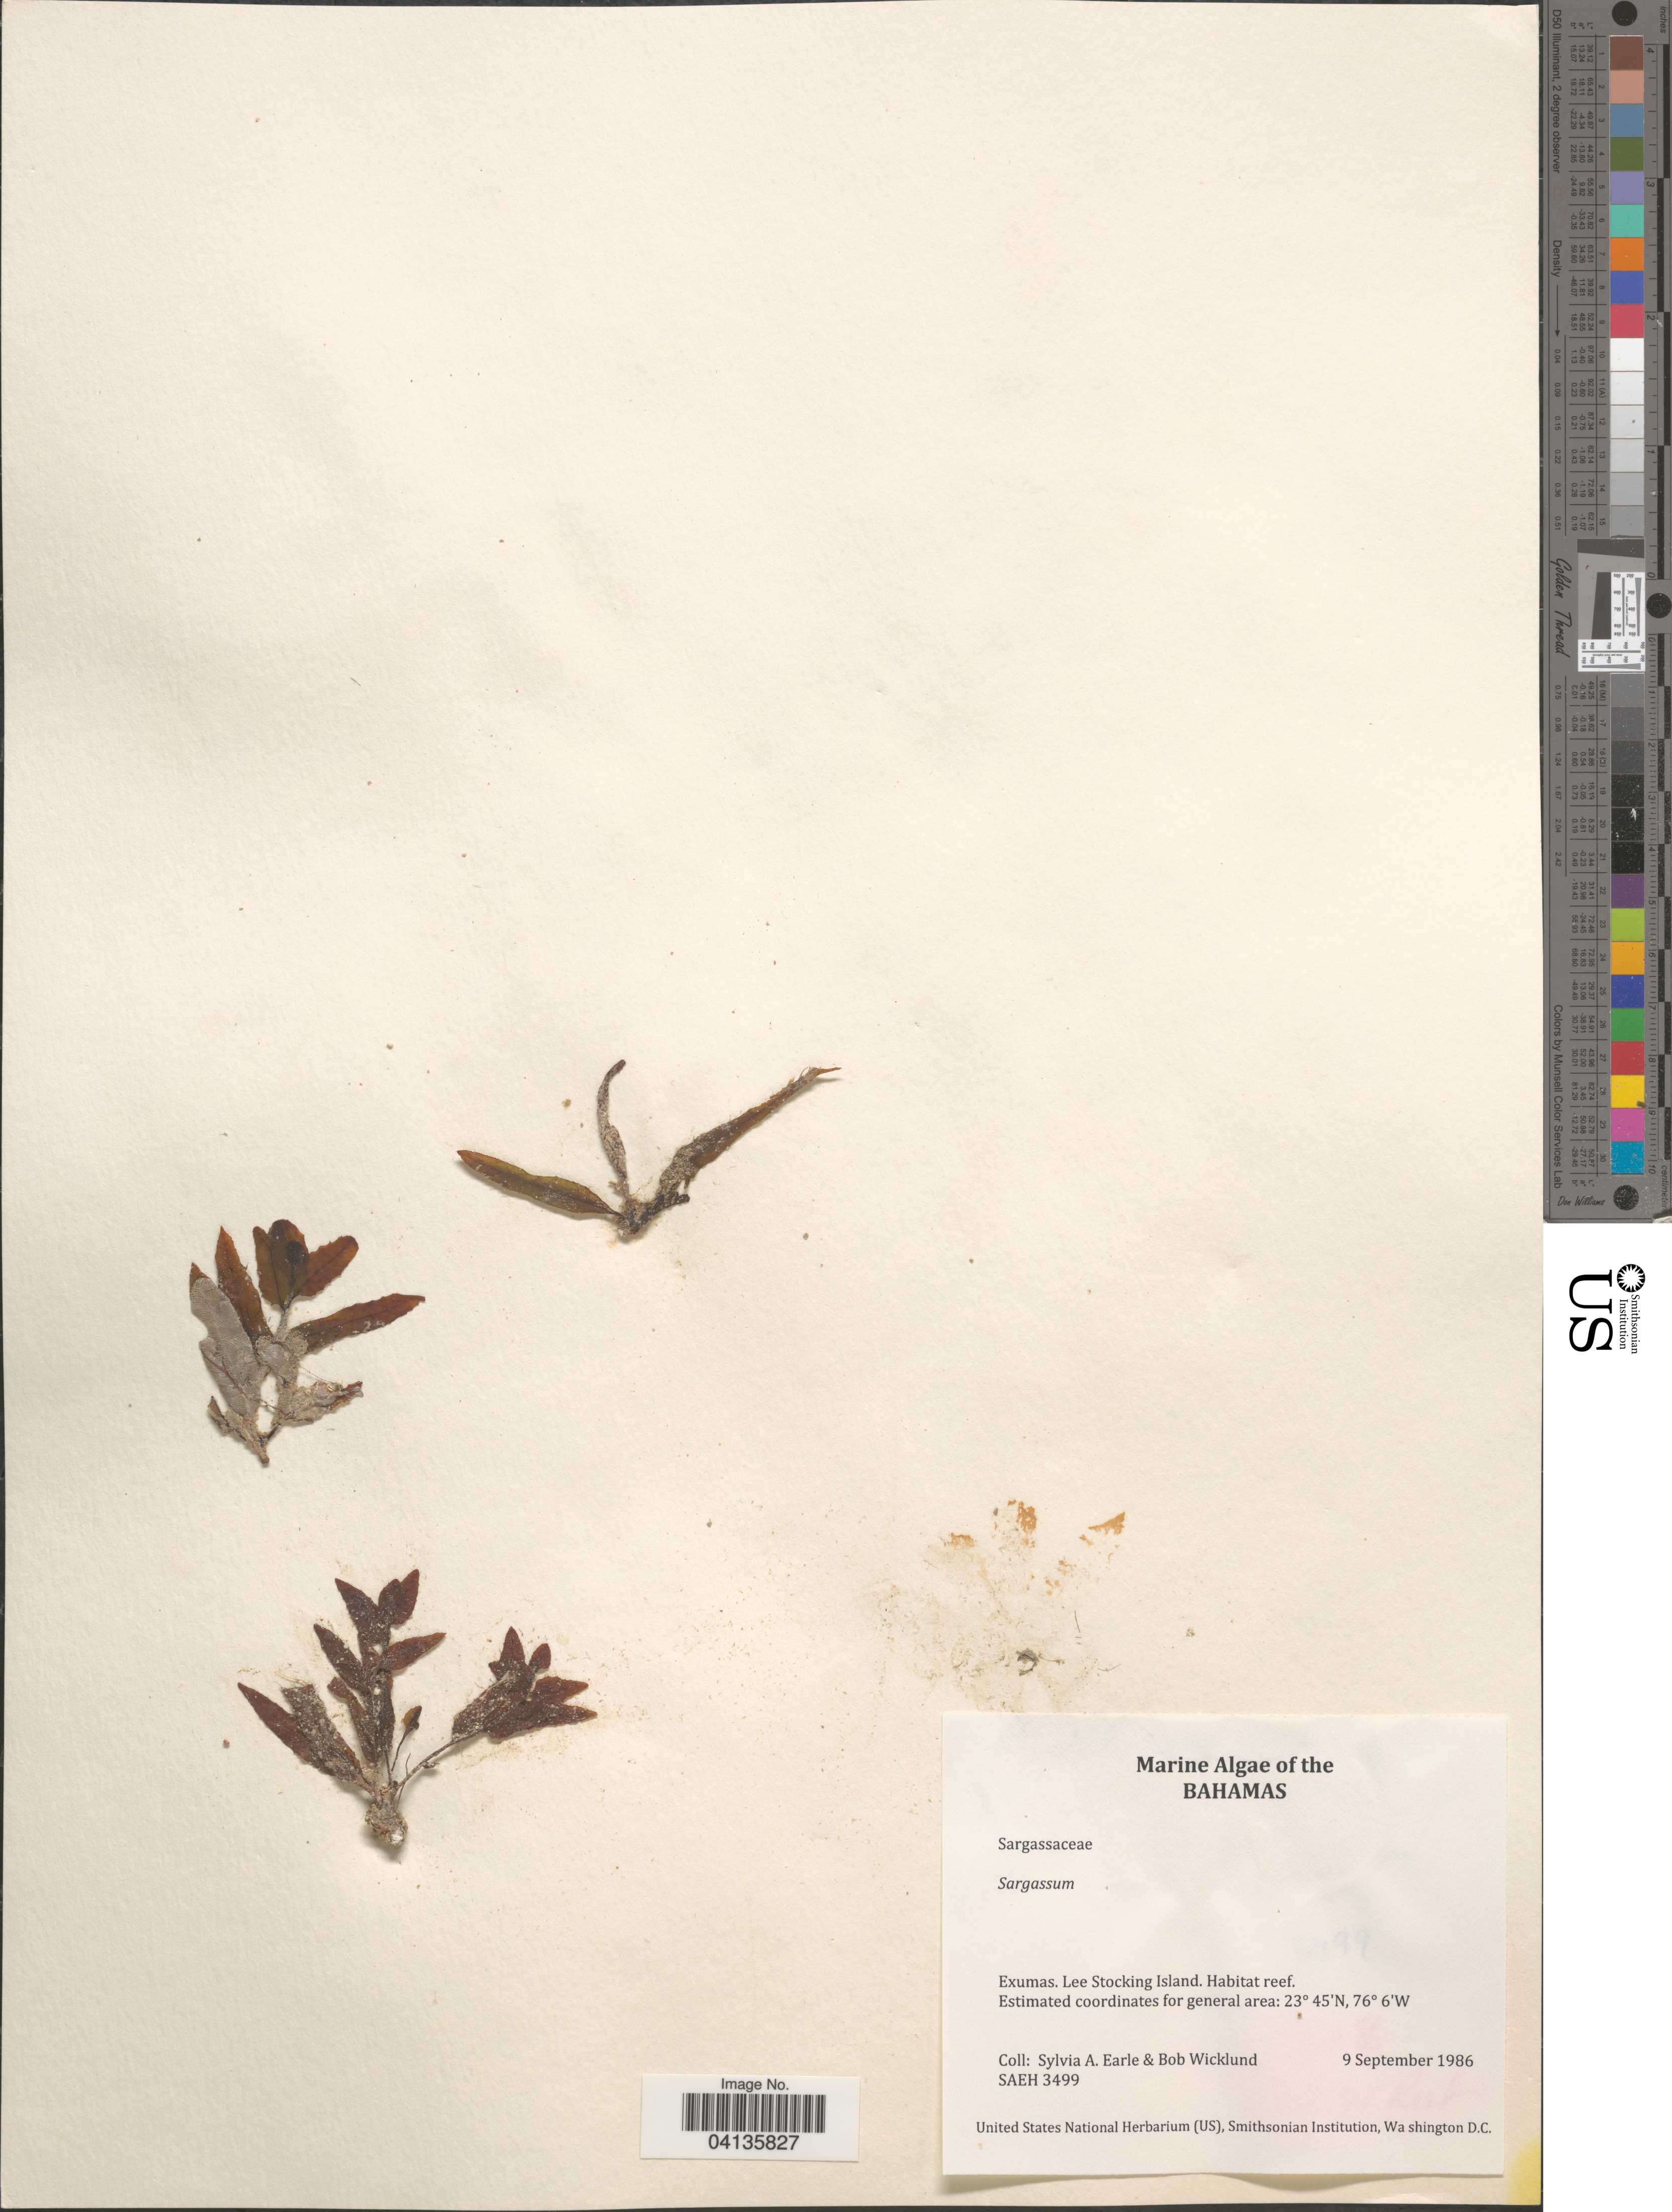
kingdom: Chromista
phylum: Ochrophyta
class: Phaeophyceae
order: Fucales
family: Sargassaceae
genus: Sargassum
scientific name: Sargassum sp.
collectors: S. A. Earle & B. Wicklund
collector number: SAEH 3499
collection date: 1986-09-09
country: Bahamas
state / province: Exuma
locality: Exumas. Lee Stocking Island.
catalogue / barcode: US 238666